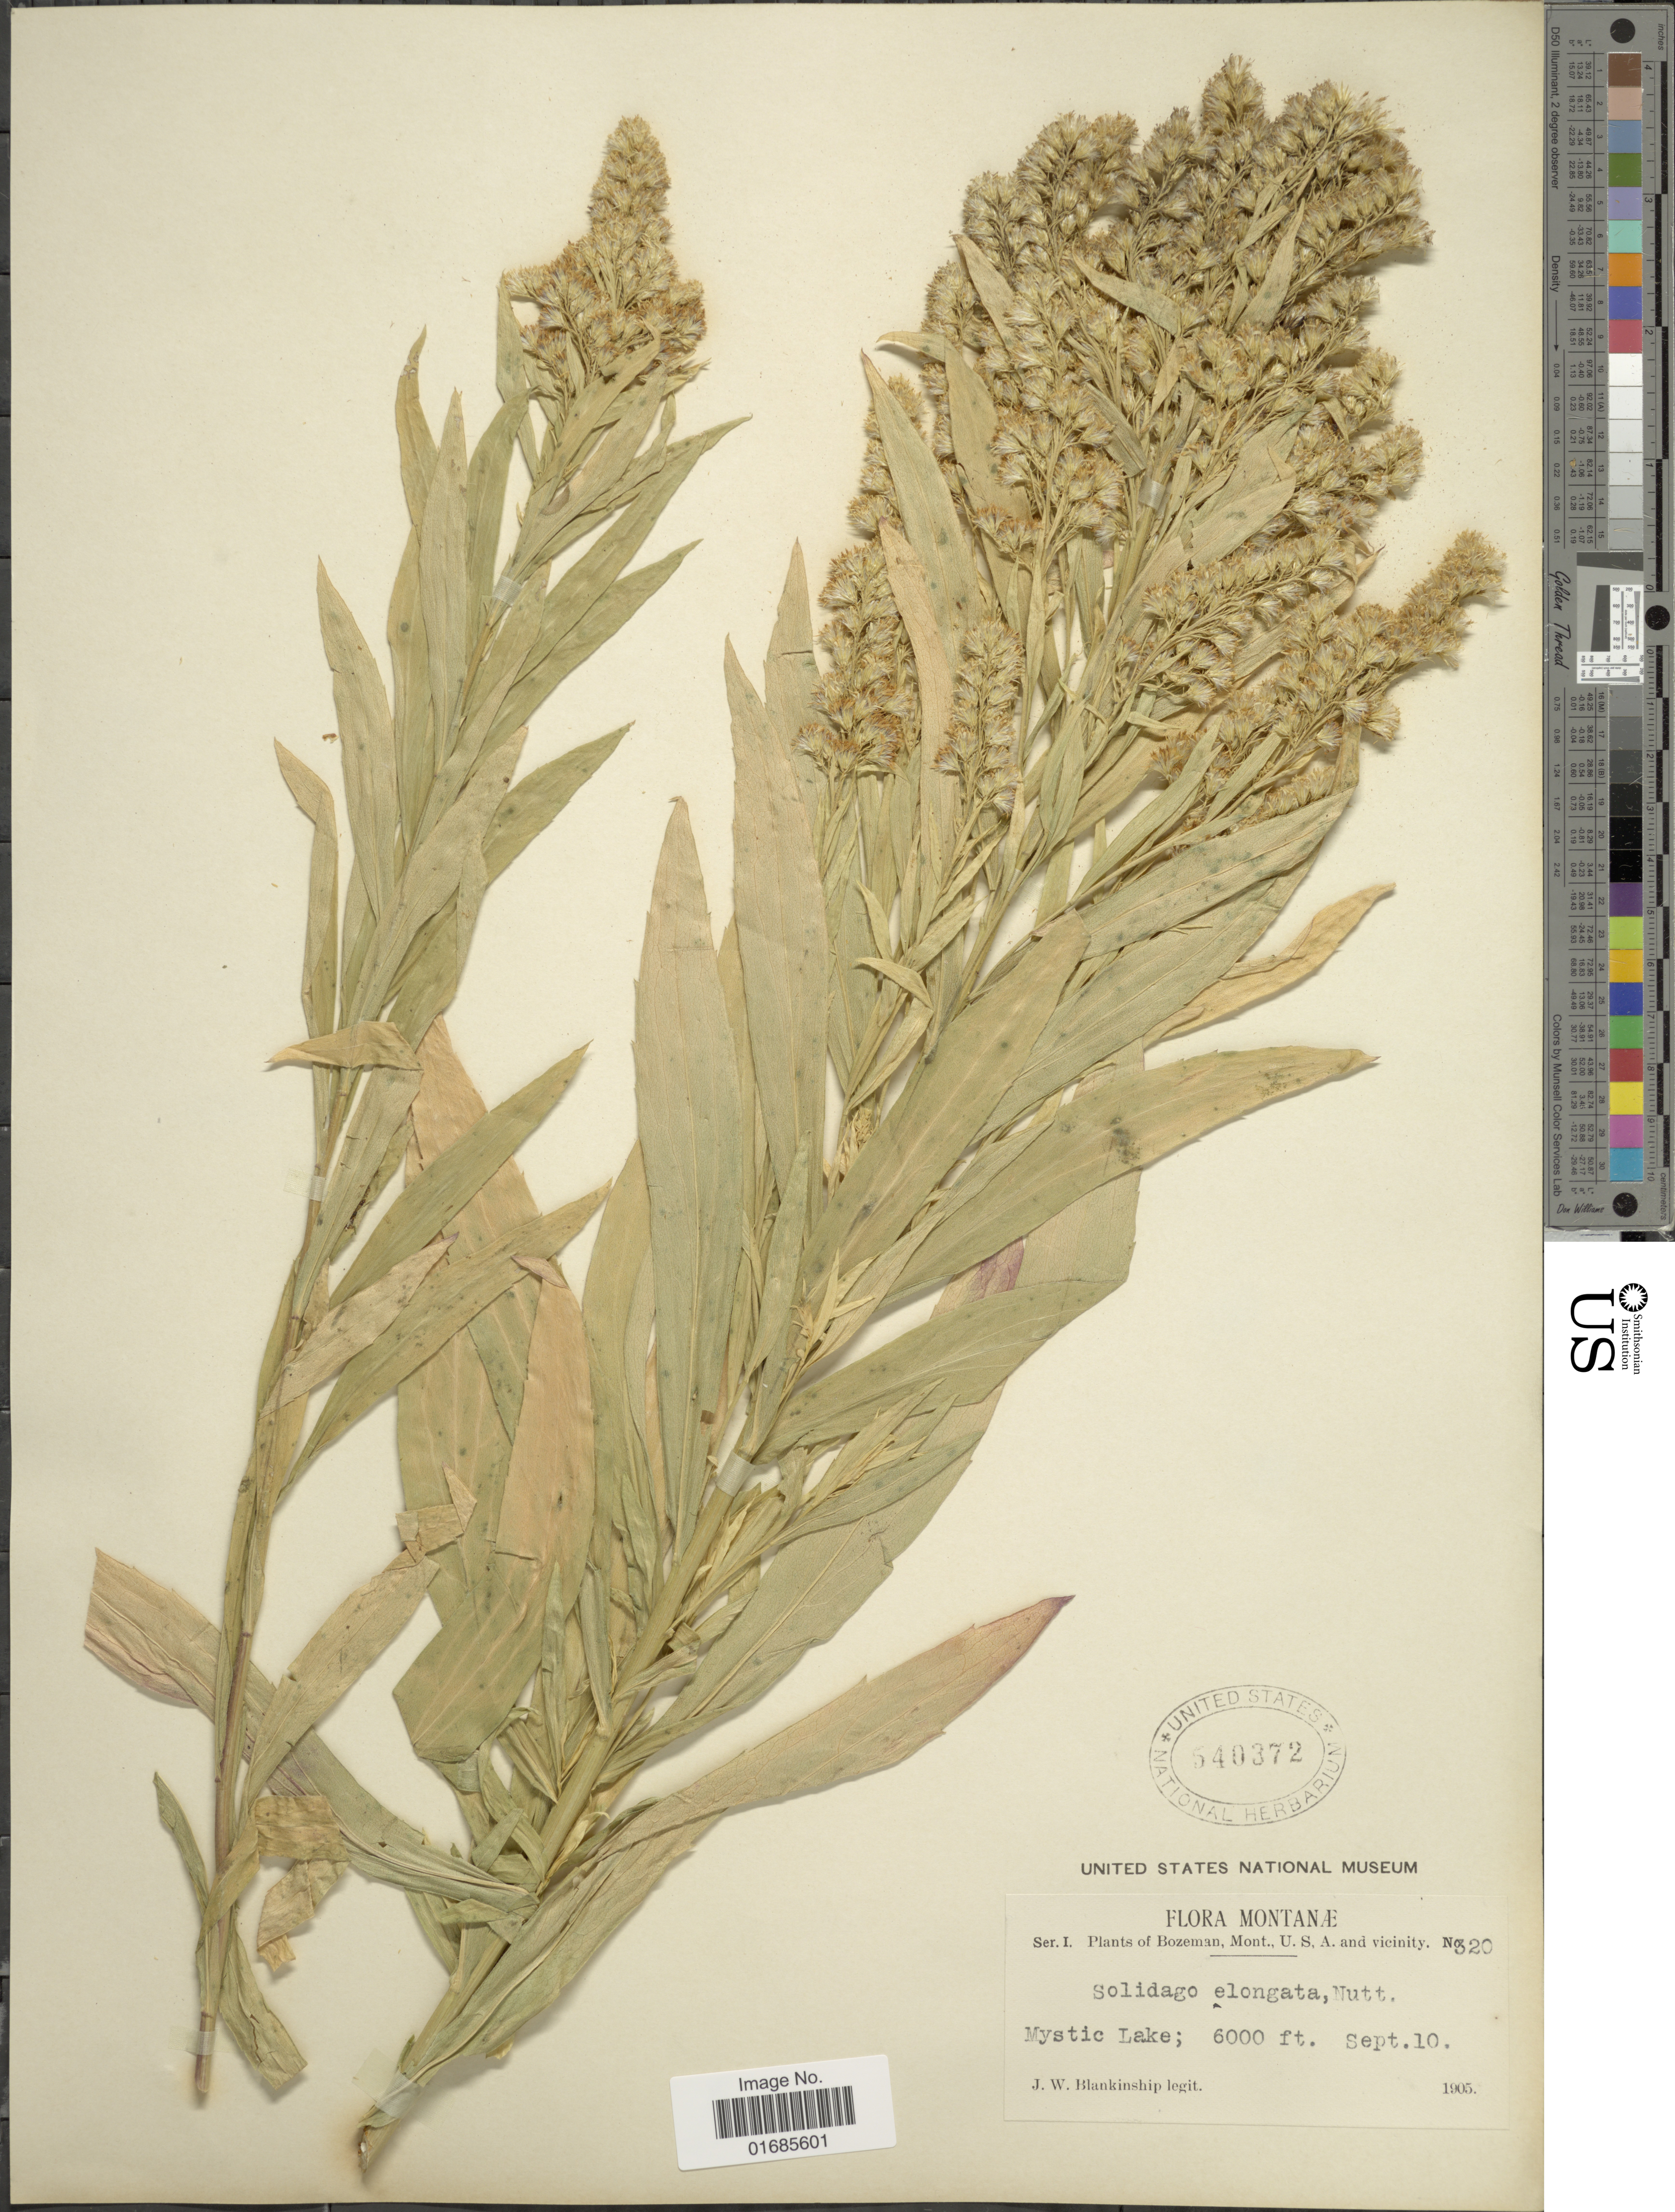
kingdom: Plantae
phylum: Tracheophyta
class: Magnoliopsida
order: Asterales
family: Asteraceae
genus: Solidago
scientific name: Solidago canadensis var. salebrosa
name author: (Piper) M.E. Jones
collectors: J. W. Blankinship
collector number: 320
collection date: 1905-09-10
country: United States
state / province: Montana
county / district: Gallatin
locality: Bozeman, Mystic Lake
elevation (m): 1829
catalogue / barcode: US 540372